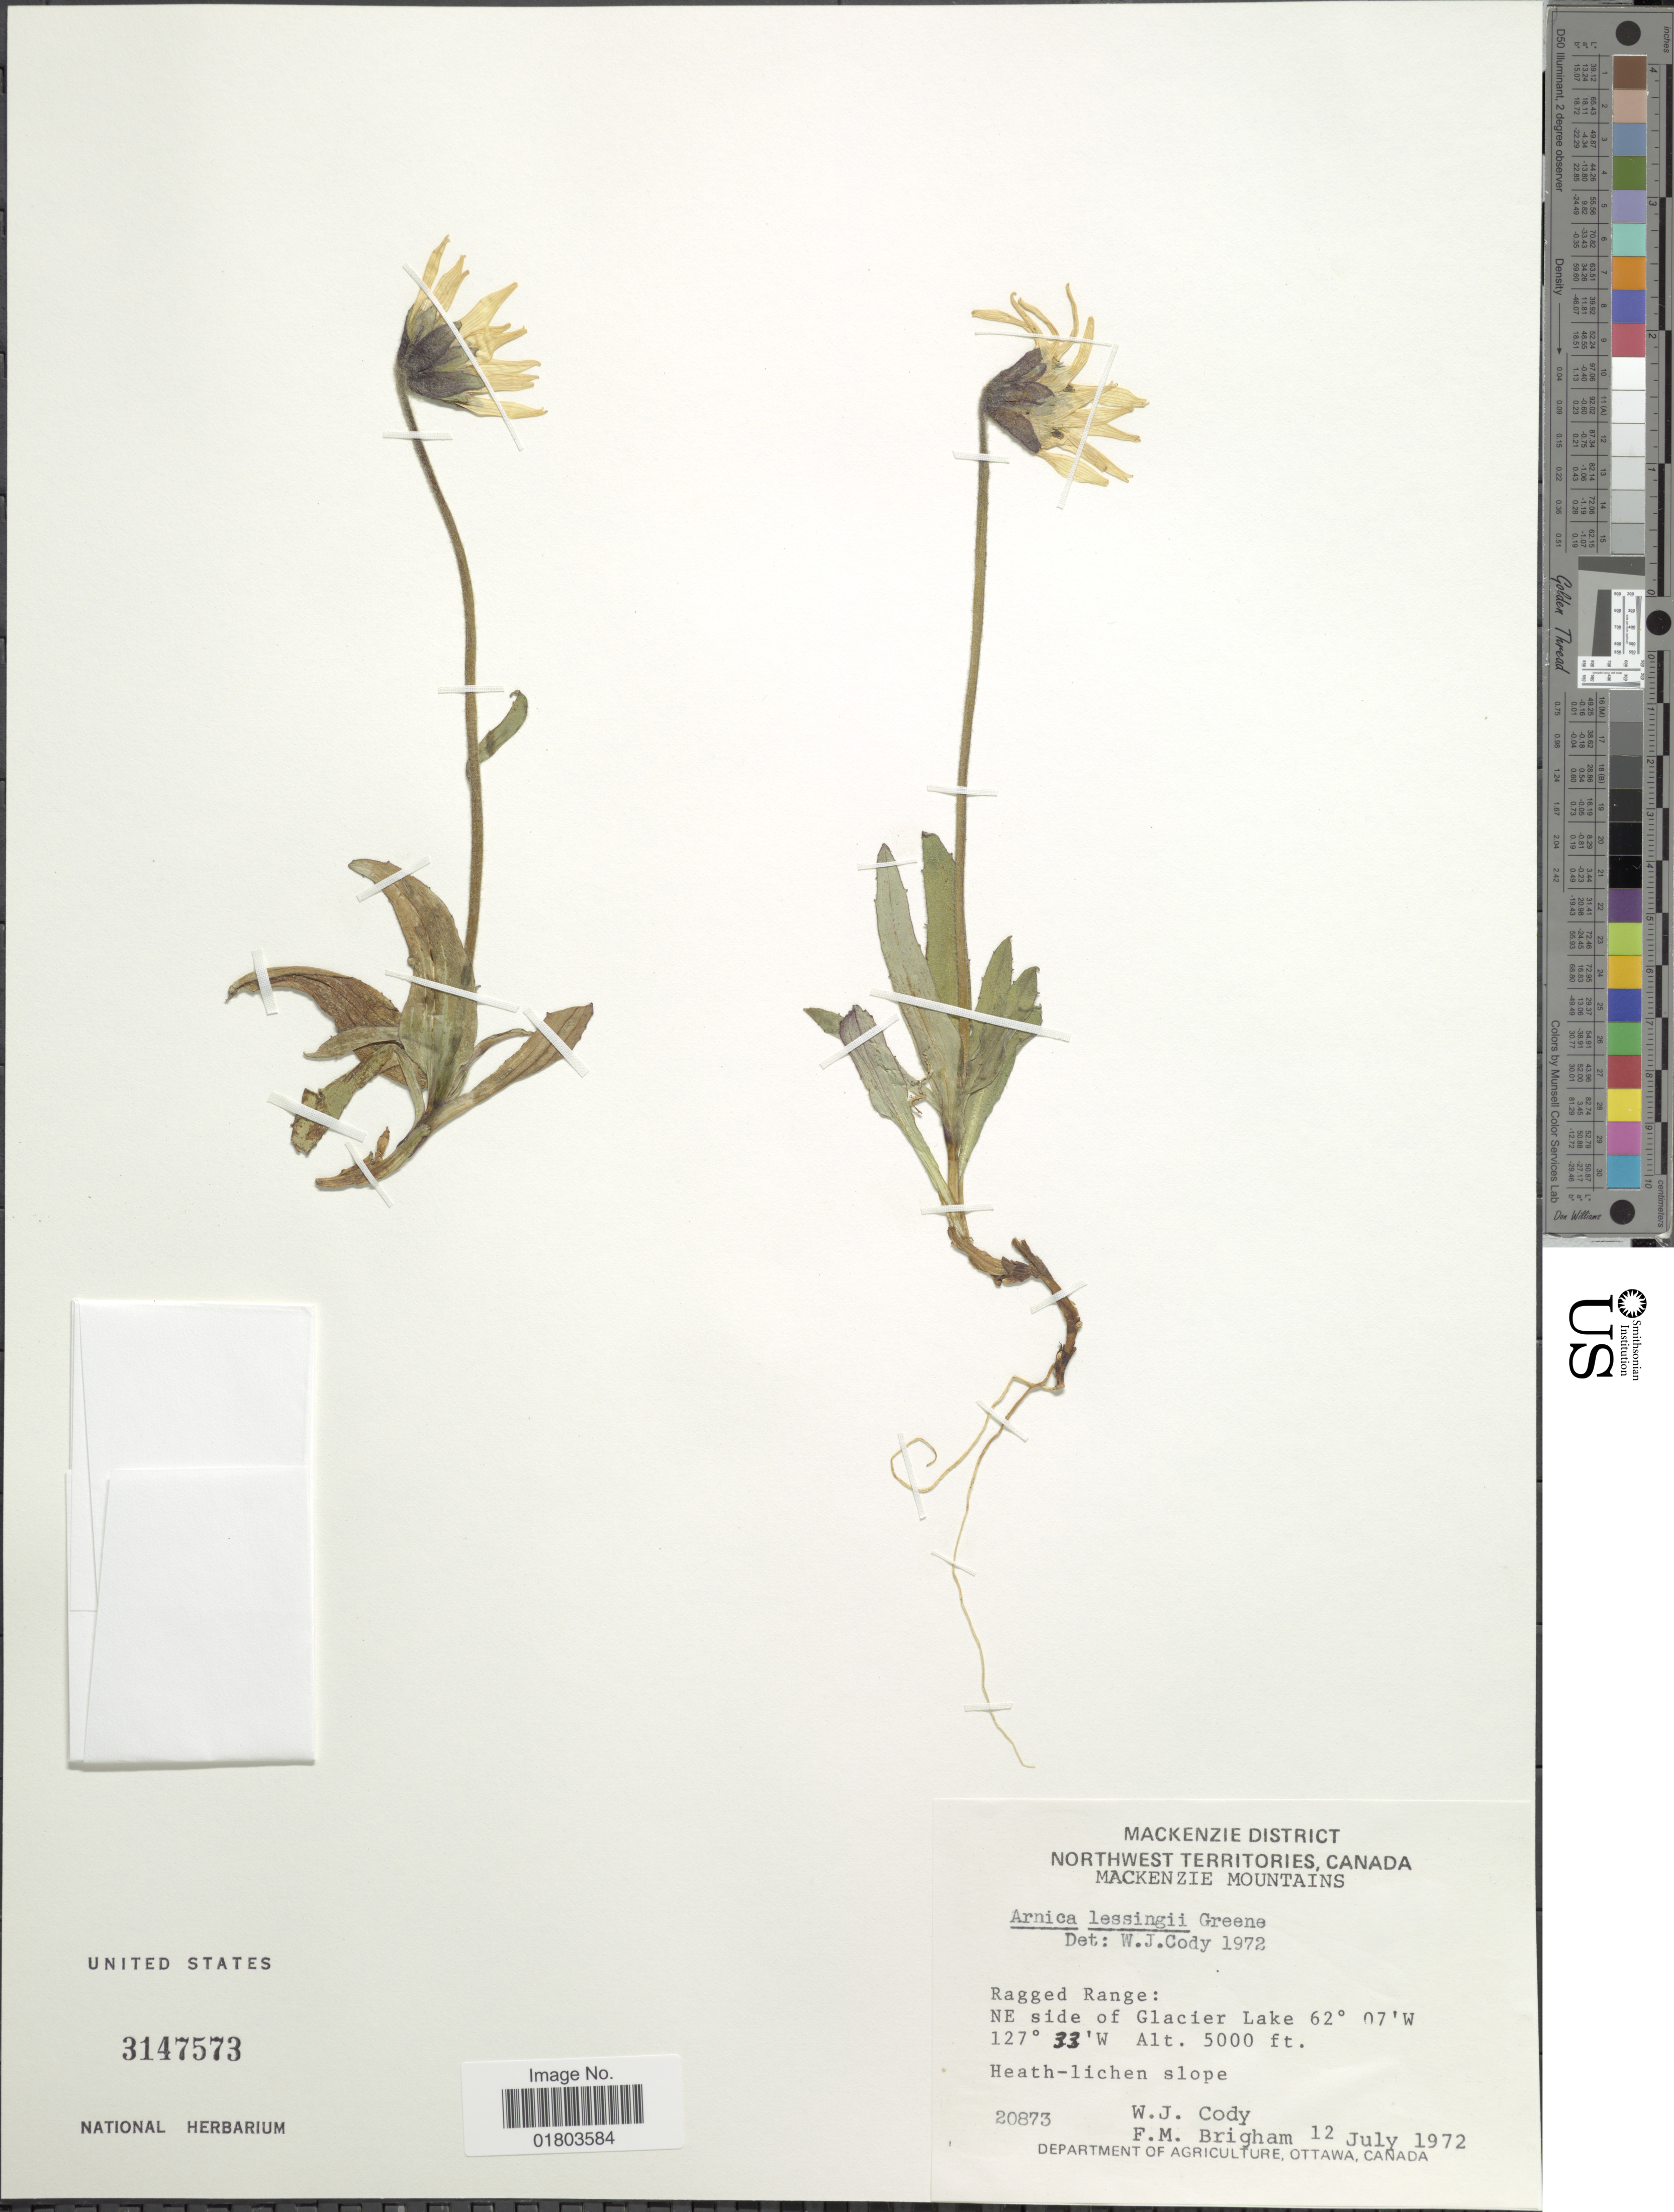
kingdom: Plantae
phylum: Tracheophyta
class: Magnoliopsida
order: Asterales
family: Asteraceae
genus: Arnica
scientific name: Arnica lessingii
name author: (Torr. & A. Gray) Greene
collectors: W. Cody & F. Brigham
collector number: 20873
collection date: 1972-07-12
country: Canada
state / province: Northwest Territories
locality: Mackenzie District, Mackenzie Mountains, Ragged Range: NE side of Glacier Lake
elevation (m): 1524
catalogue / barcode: US 3147573